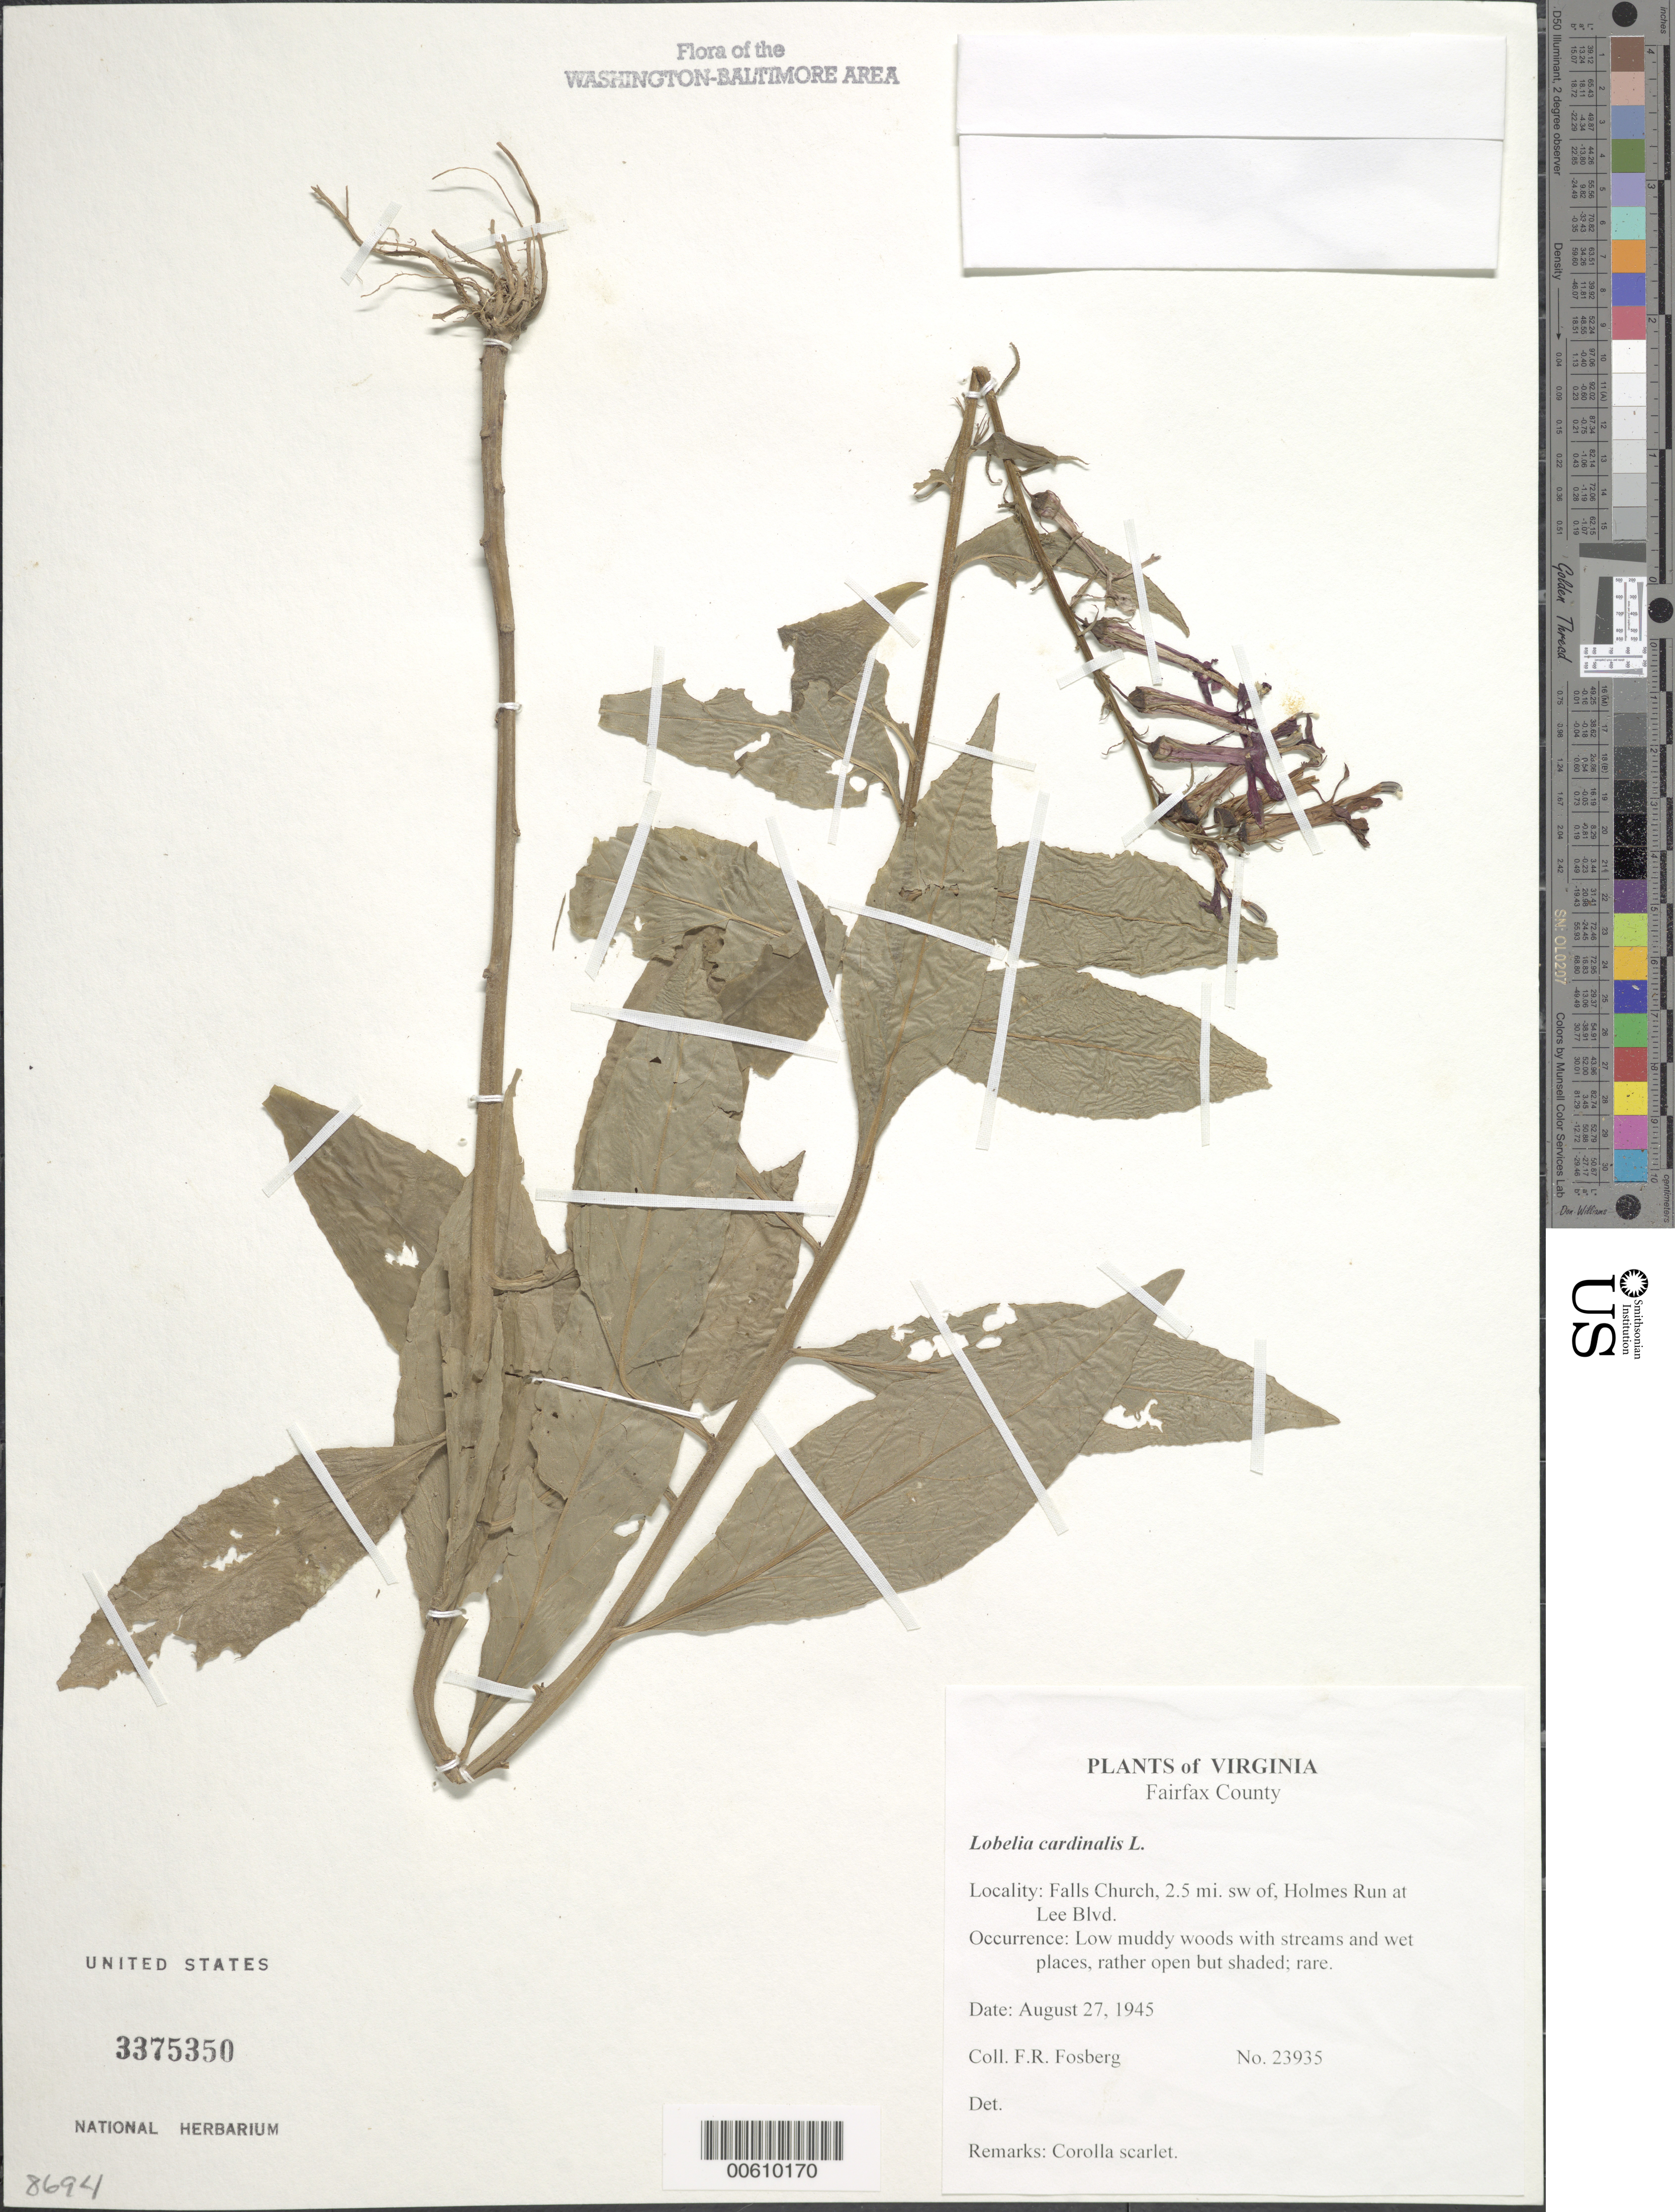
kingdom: Plantae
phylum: Tracheophyta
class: Magnoliopsida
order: Asterales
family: Campanulaceae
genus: Lobelia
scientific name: Lobelia cardinalis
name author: L.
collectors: F. R. Fosberg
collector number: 23935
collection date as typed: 27 Aug 1945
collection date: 1945-08-27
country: United States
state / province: Virginia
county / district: Fairfax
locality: Falls Church, 2.5 mi. sw of, Holmes Run at Lee Blvd.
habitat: Low muddy woods with streams and wet places, rather open but shaded; rare.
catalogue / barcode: US 3375350